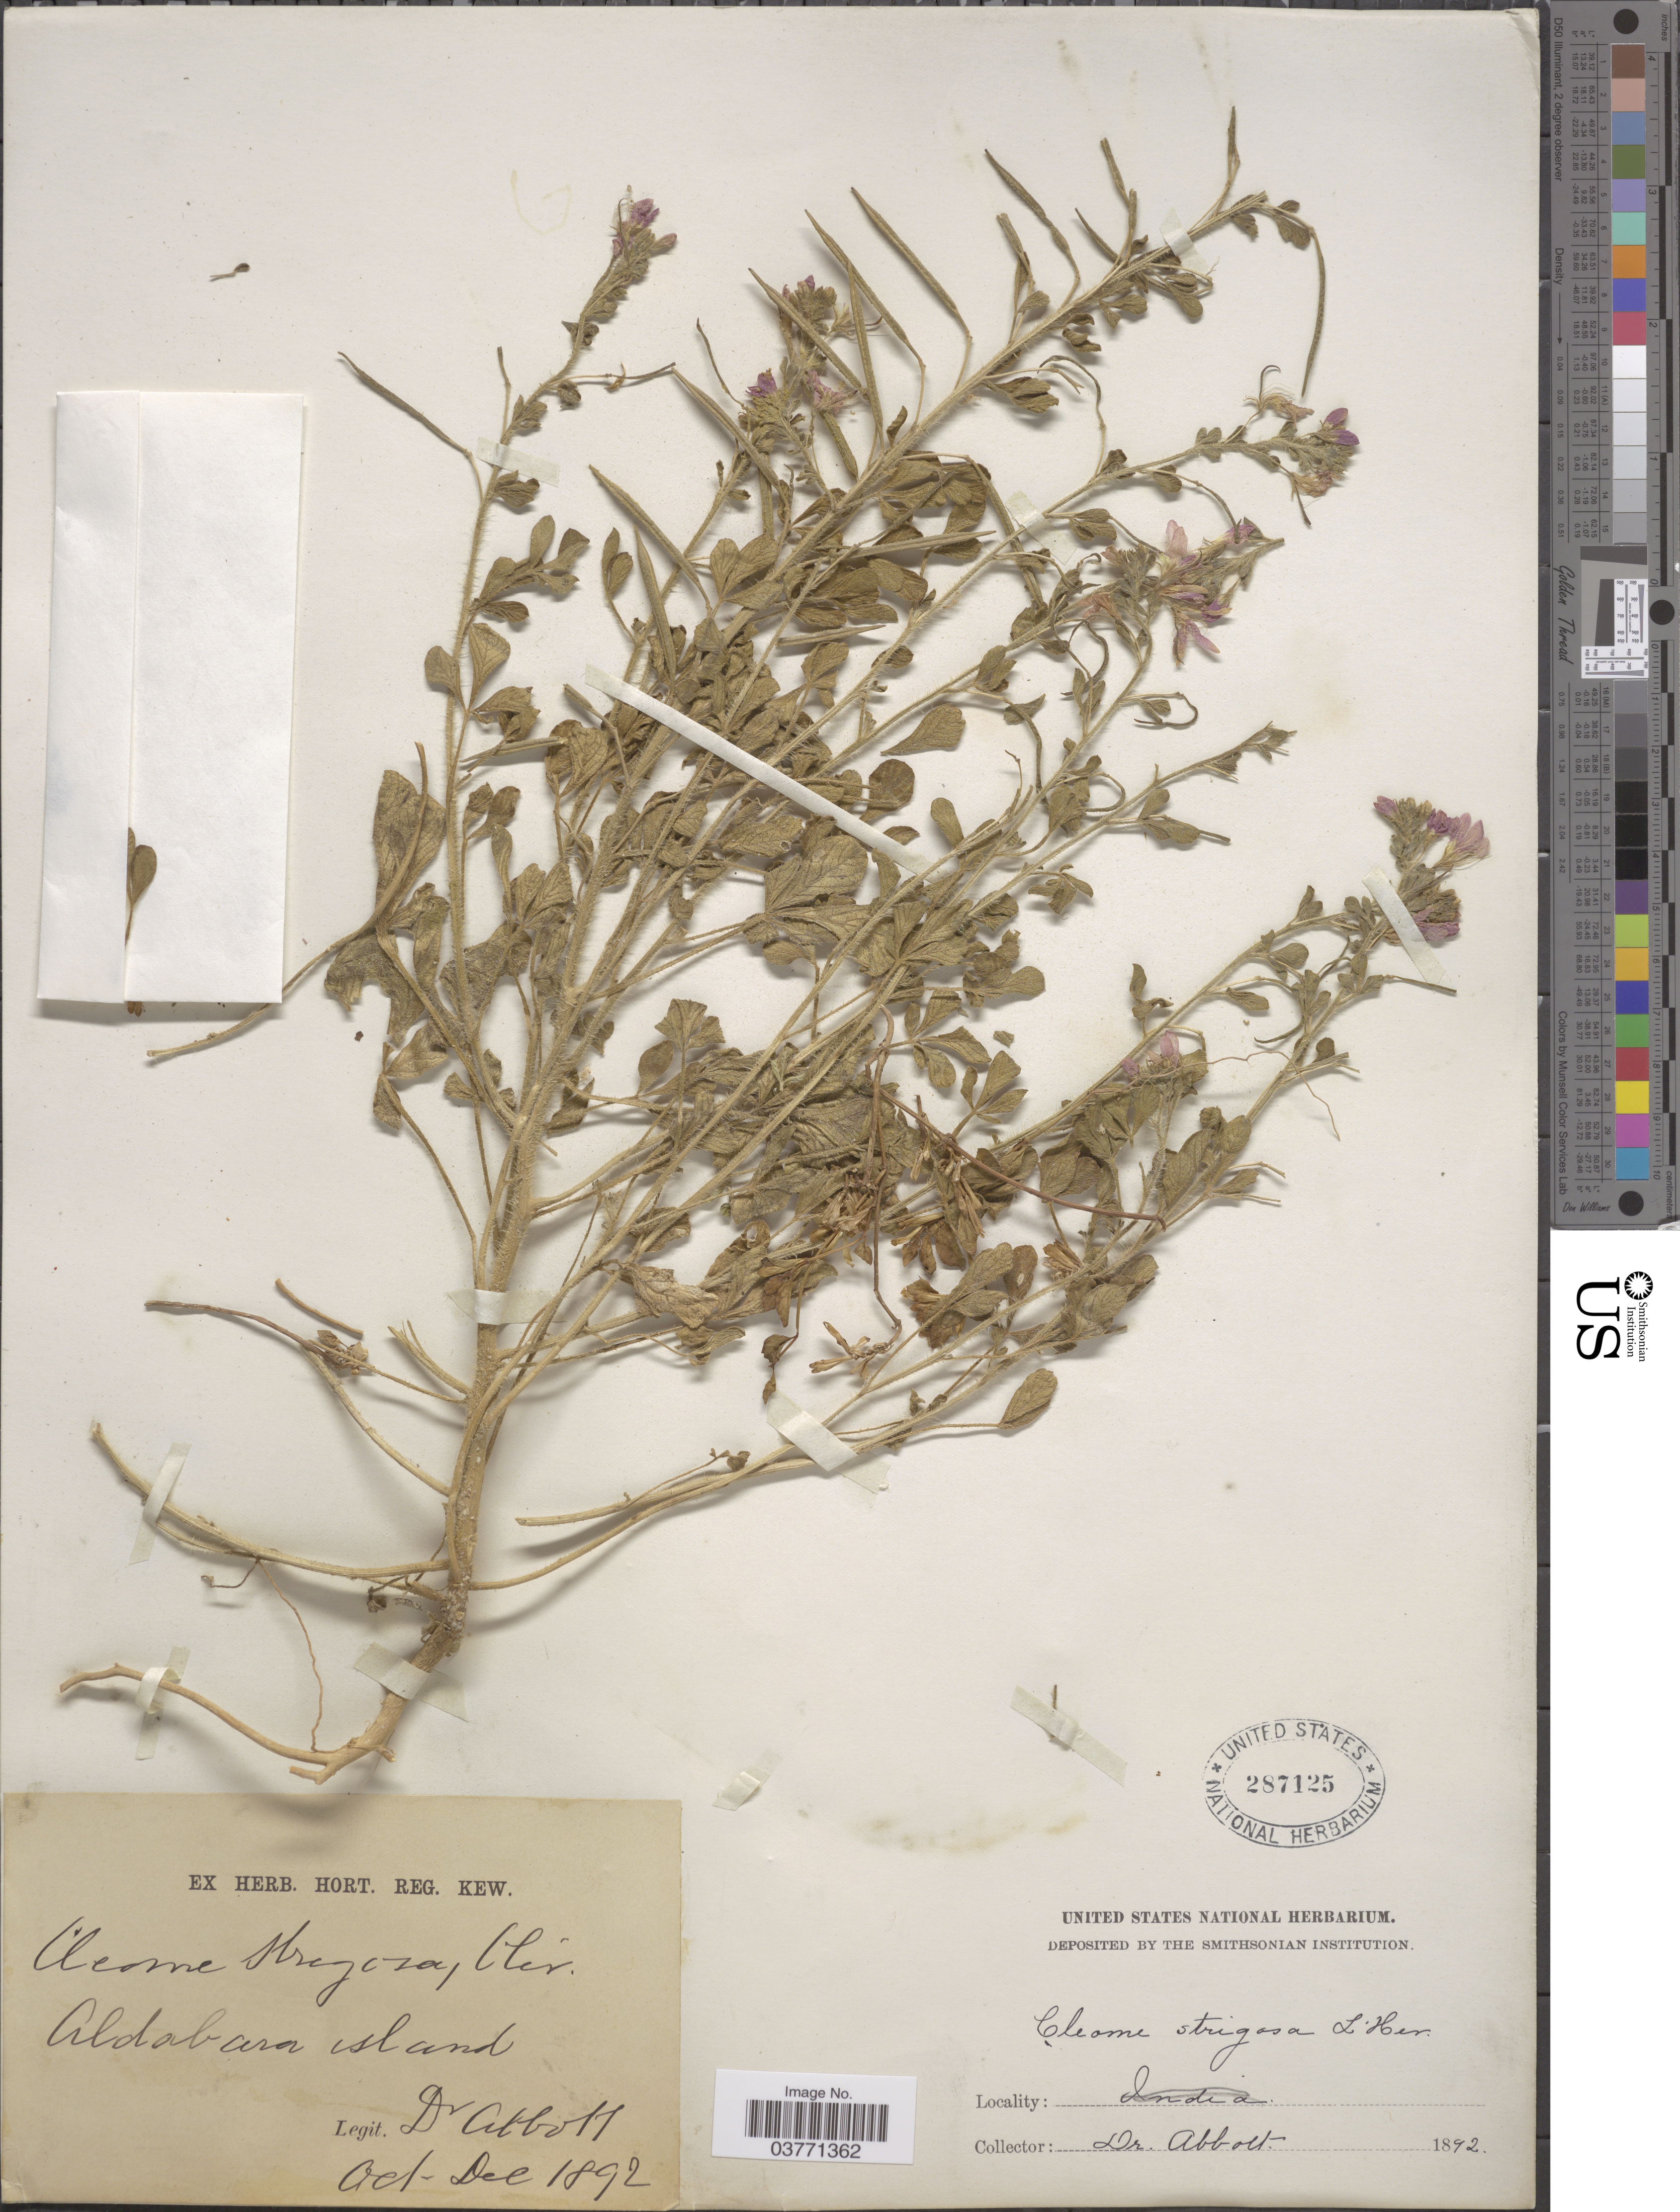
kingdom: Plantae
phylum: Tracheophyta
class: Magnoliopsida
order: Brassicales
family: Cleomaceae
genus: Sieruela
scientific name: Sieruela strigosa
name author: (Bojer) Roalson & J.C. Hall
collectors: -- Abbott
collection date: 1892-10/1892-12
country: Seychelles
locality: Aldabara Island.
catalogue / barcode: US 287125